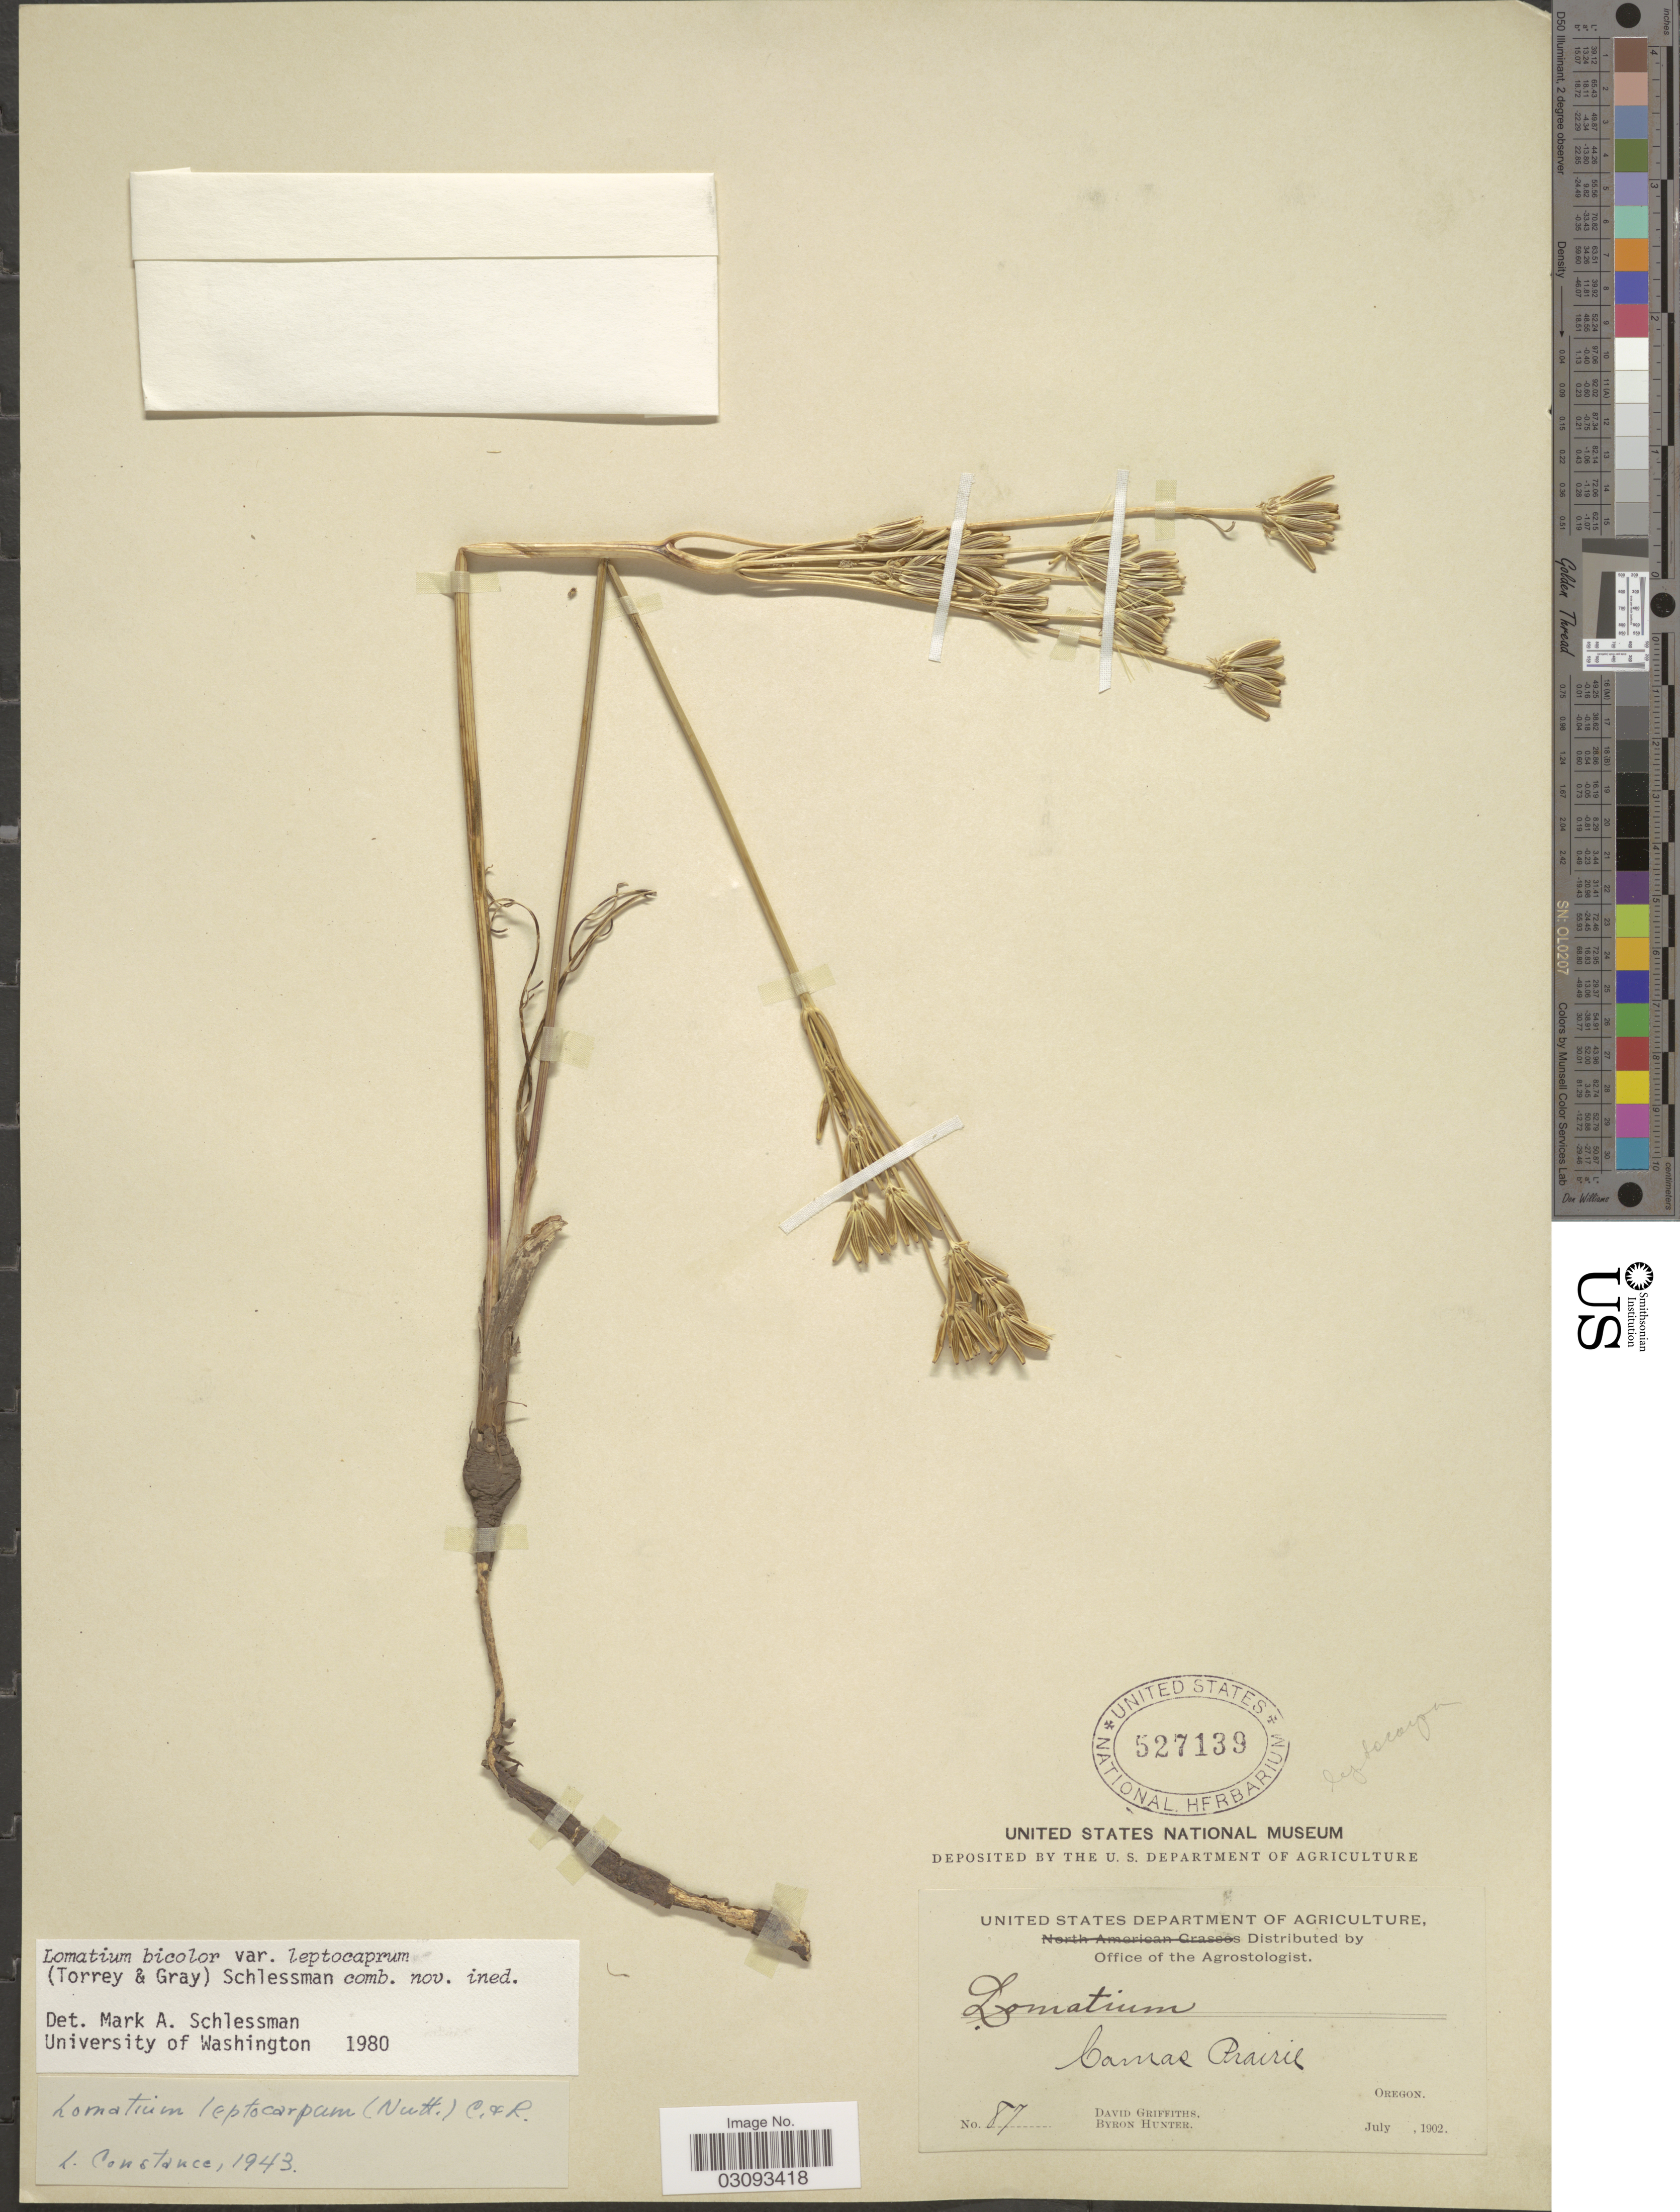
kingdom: Plantae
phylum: Tracheophyta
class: Magnoliopsida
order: Apiales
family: Apiaceae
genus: Lomatium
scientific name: Lomatium bicolor var. leptocarpum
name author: (Torr. & A. Gray) Schlessman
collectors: D. Griffiths & B. Hunter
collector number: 87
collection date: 1902-07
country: United States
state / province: Oregon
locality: Camas Prairie.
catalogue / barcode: US 527139